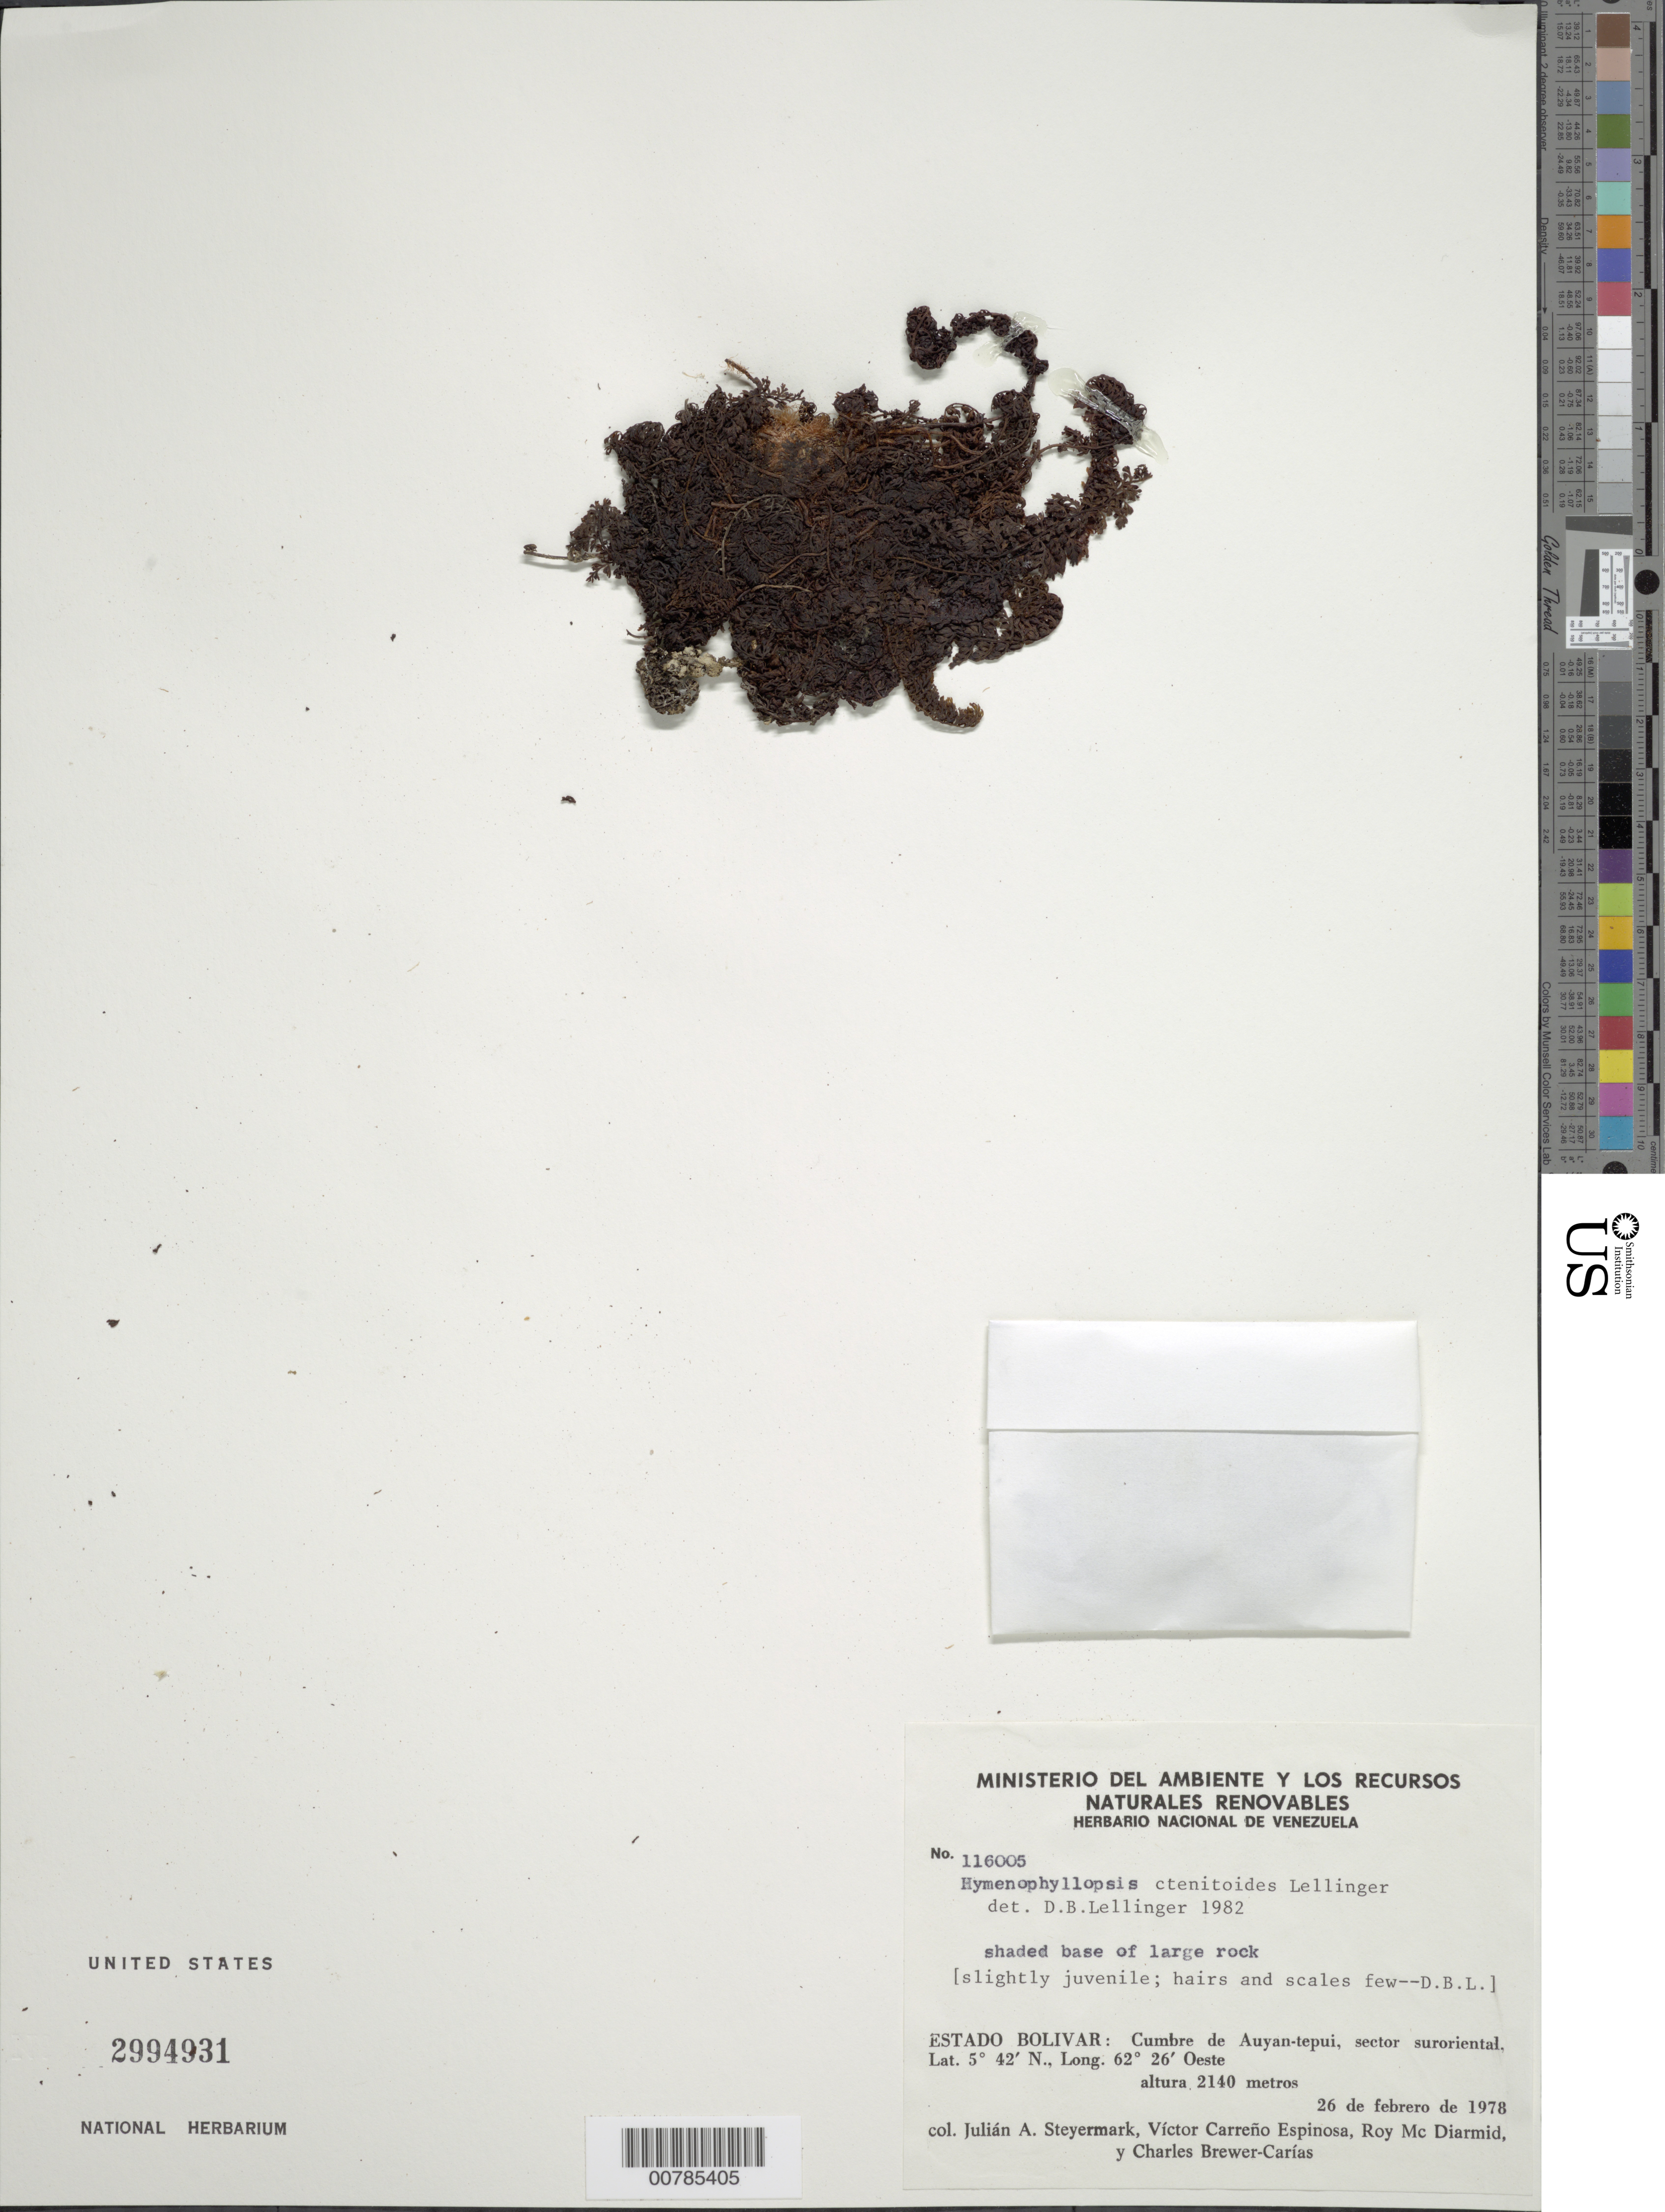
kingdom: Plantae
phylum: Tracheophyta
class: Polypodiopsida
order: Cyatheales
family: Cyatheaceae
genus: Cyathea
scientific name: Cyathea ctenitoides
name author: (Lellinger) Christenh.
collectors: J. Steyermark, V. Carreño E., R. Mc Diarmid & C. Brewer-Carias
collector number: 116005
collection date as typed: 26-Feb-78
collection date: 1978-02-26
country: Venezuela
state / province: Bolívar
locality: Auyan-tepuí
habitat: Shaded base of large rock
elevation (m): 2140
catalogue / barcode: US 2994931